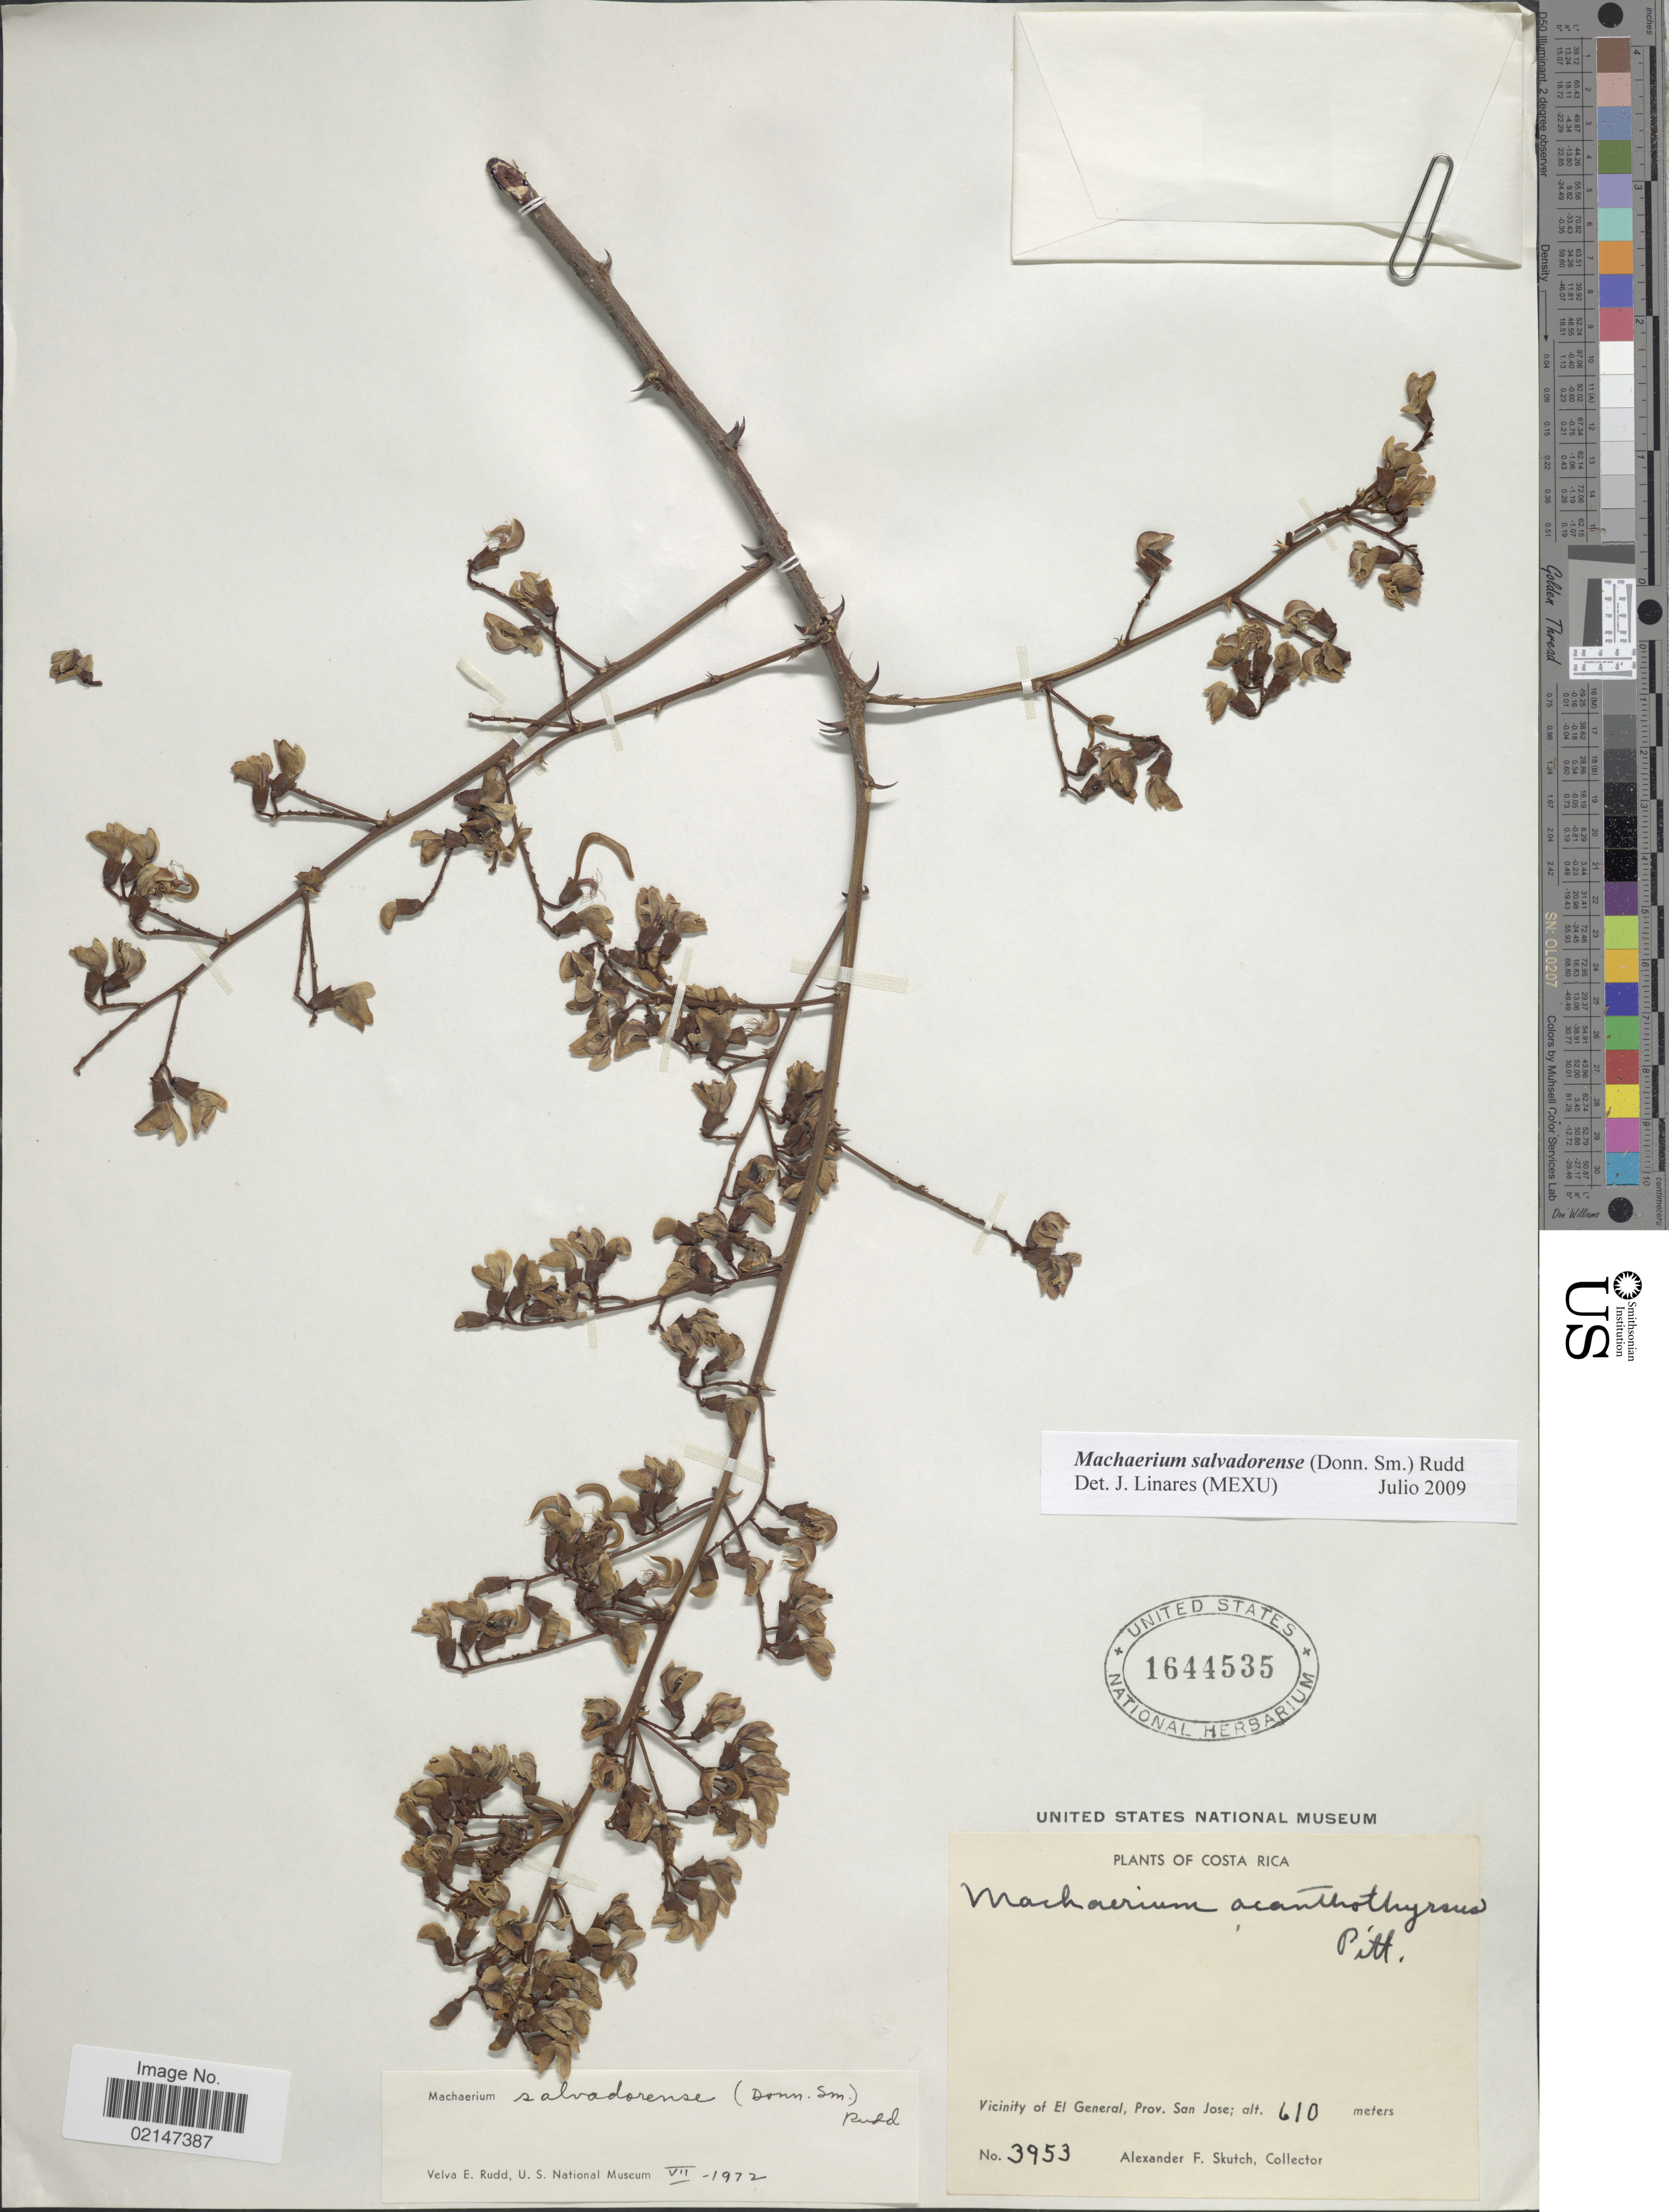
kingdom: Plantae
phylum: Tracheophyta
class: Magnoliopsida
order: Fabales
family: Fabaceae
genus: Machaerium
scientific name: Machaerium salvadorense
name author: (Donn. Sm.) Rudd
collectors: A. F. Skutch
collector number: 3953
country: Costa Rica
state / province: San José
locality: Vicinity of El General, Prov. San Jose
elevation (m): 610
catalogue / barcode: US 1644535